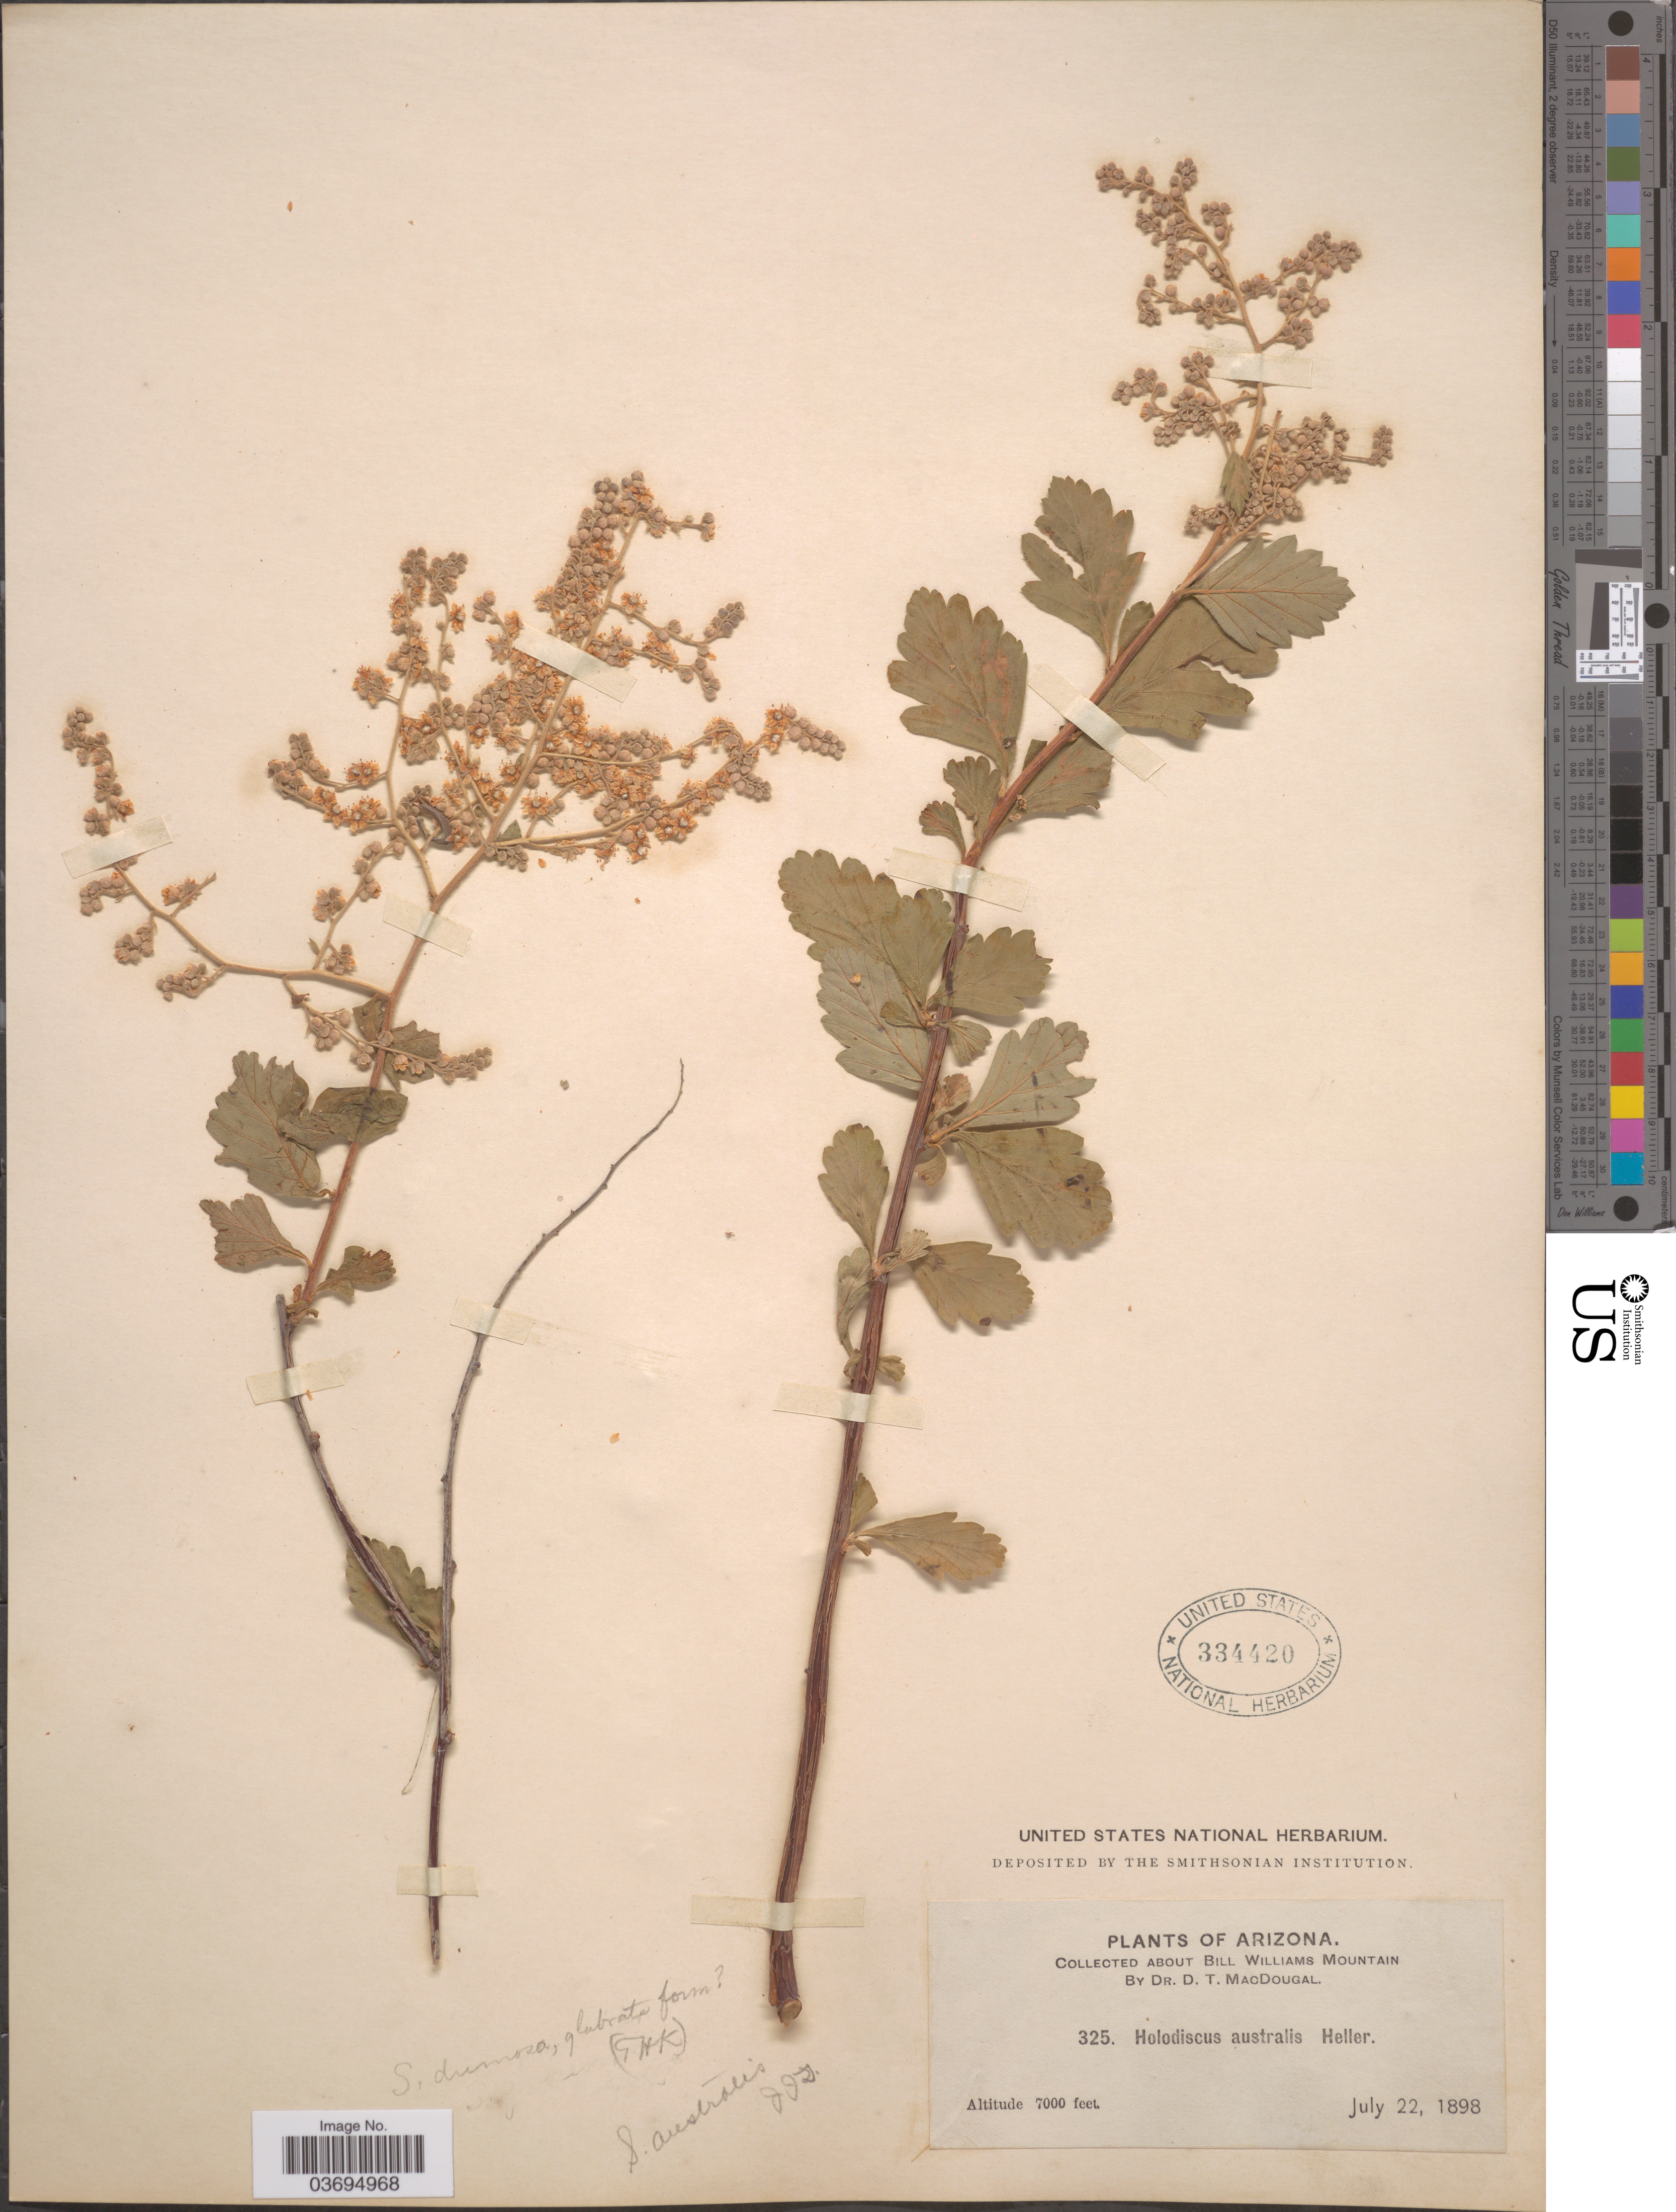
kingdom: Plantae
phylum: Tracheophyta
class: Magnoliopsida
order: Rosales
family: Rosaceae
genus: Holodiscus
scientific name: Holodiscus australis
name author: A. Heller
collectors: D. T. MacDougal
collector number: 325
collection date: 1898-07-22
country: United States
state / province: Arizona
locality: About Bill Williams Mountain.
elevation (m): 2134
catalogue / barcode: US 334420